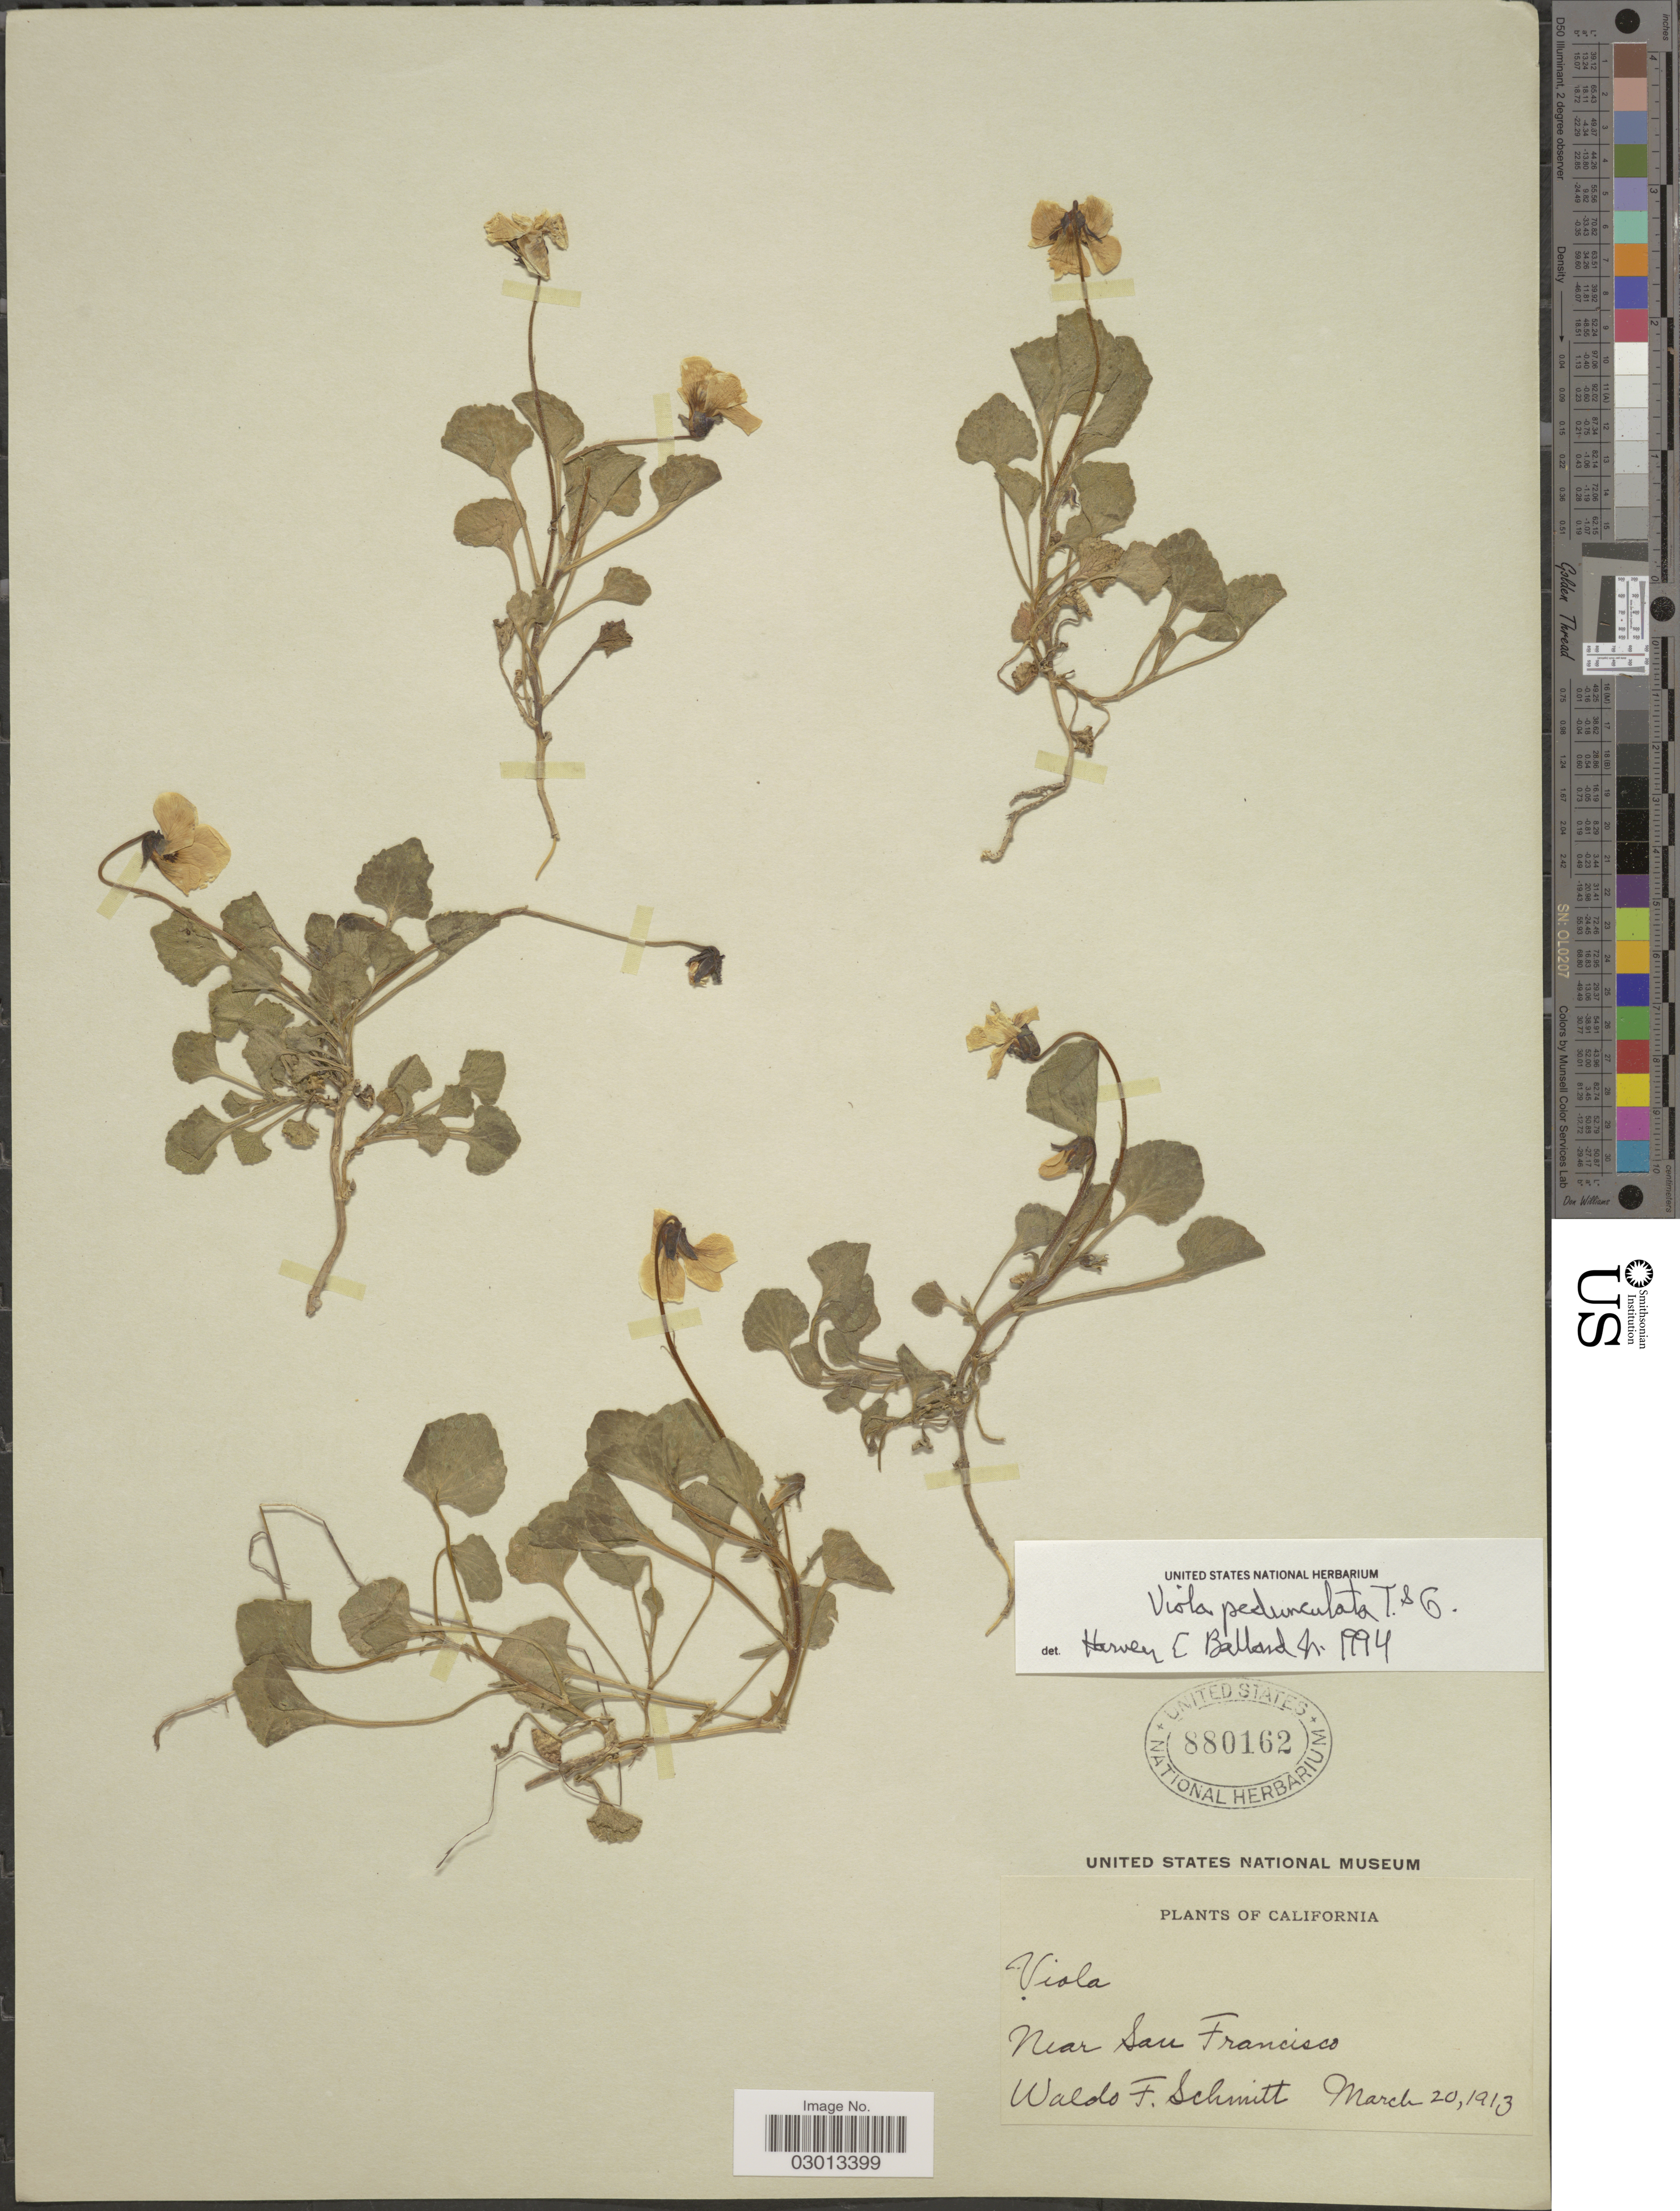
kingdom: Plantae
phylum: Tracheophyta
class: Magnoliopsida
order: Malpighiales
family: Violaceae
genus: Viola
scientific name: Viola pedunculata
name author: Torr. & A. Gray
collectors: W. F. Schmitt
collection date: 1913-03-20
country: United States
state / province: California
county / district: San Francisco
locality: Near San Francisco.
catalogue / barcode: US 880162